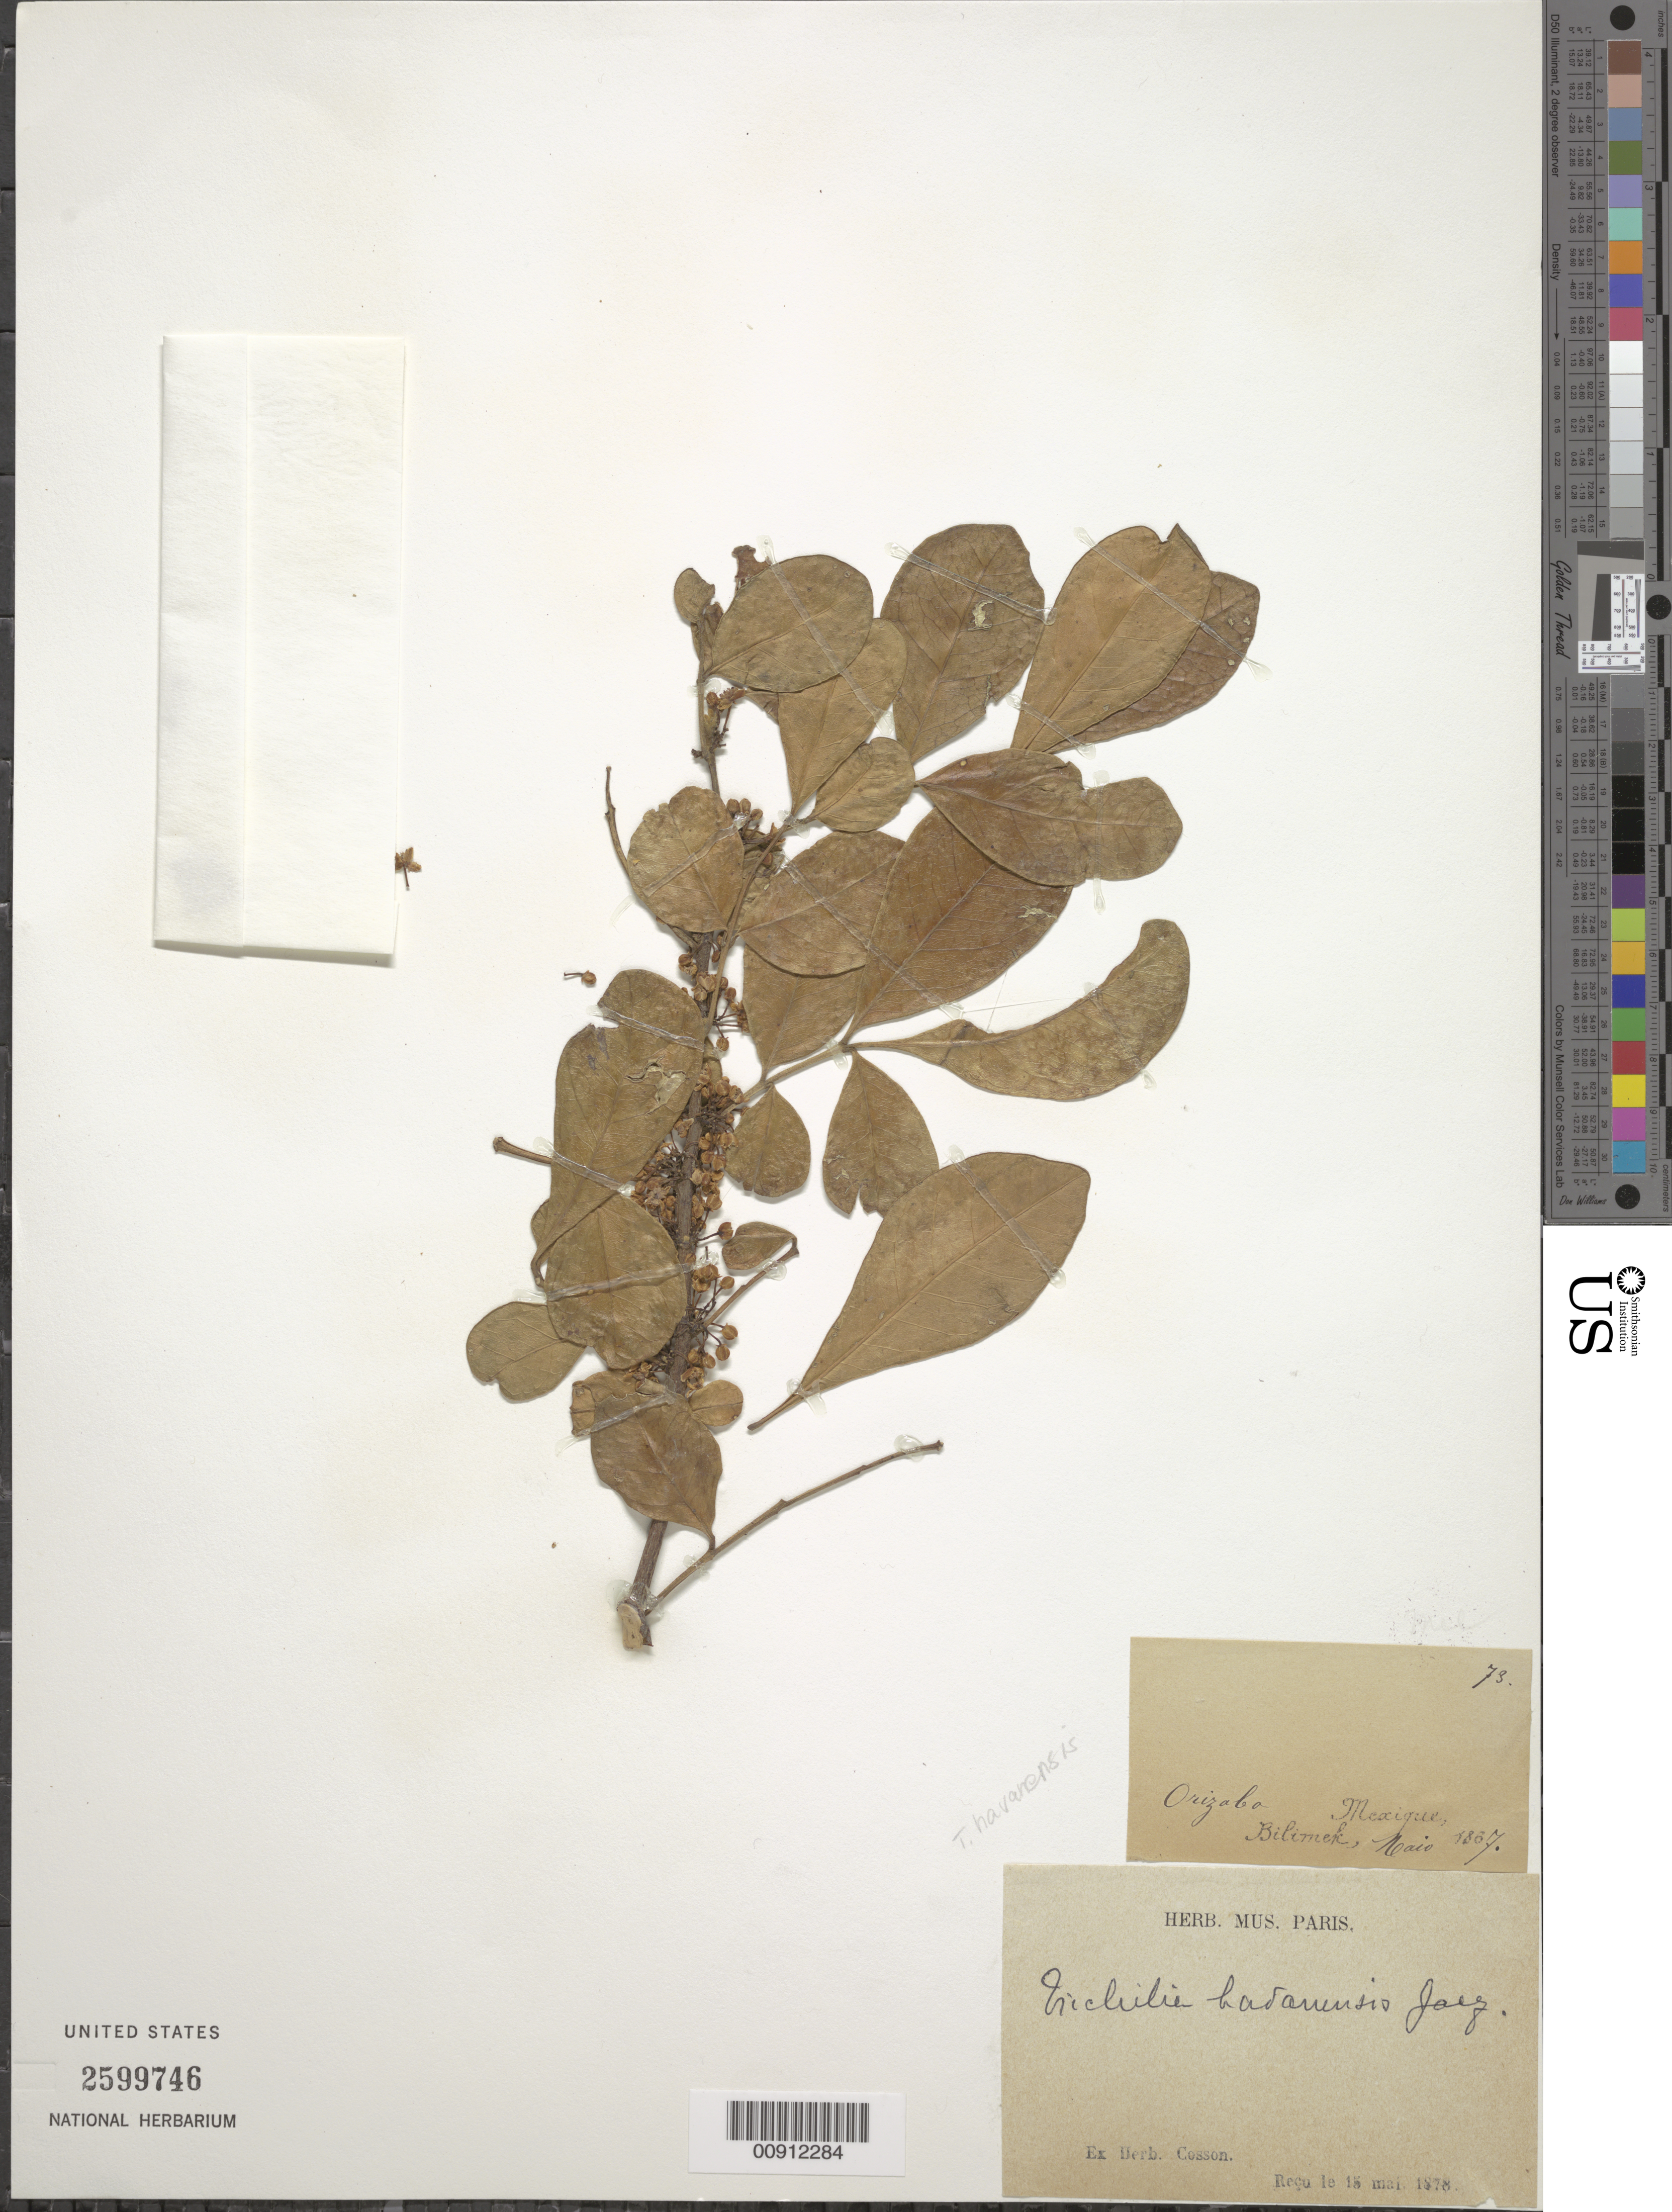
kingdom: Plantae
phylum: Tracheophyta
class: Magnoliopsida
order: Sapindales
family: Meliaceae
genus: Trichilia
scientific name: Trichilia havanensis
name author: Jacq.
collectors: D. Bilimek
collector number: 73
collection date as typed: May 1867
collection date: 1867-05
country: Mexico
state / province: Veracruz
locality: Orizaba.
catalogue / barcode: US 2599746